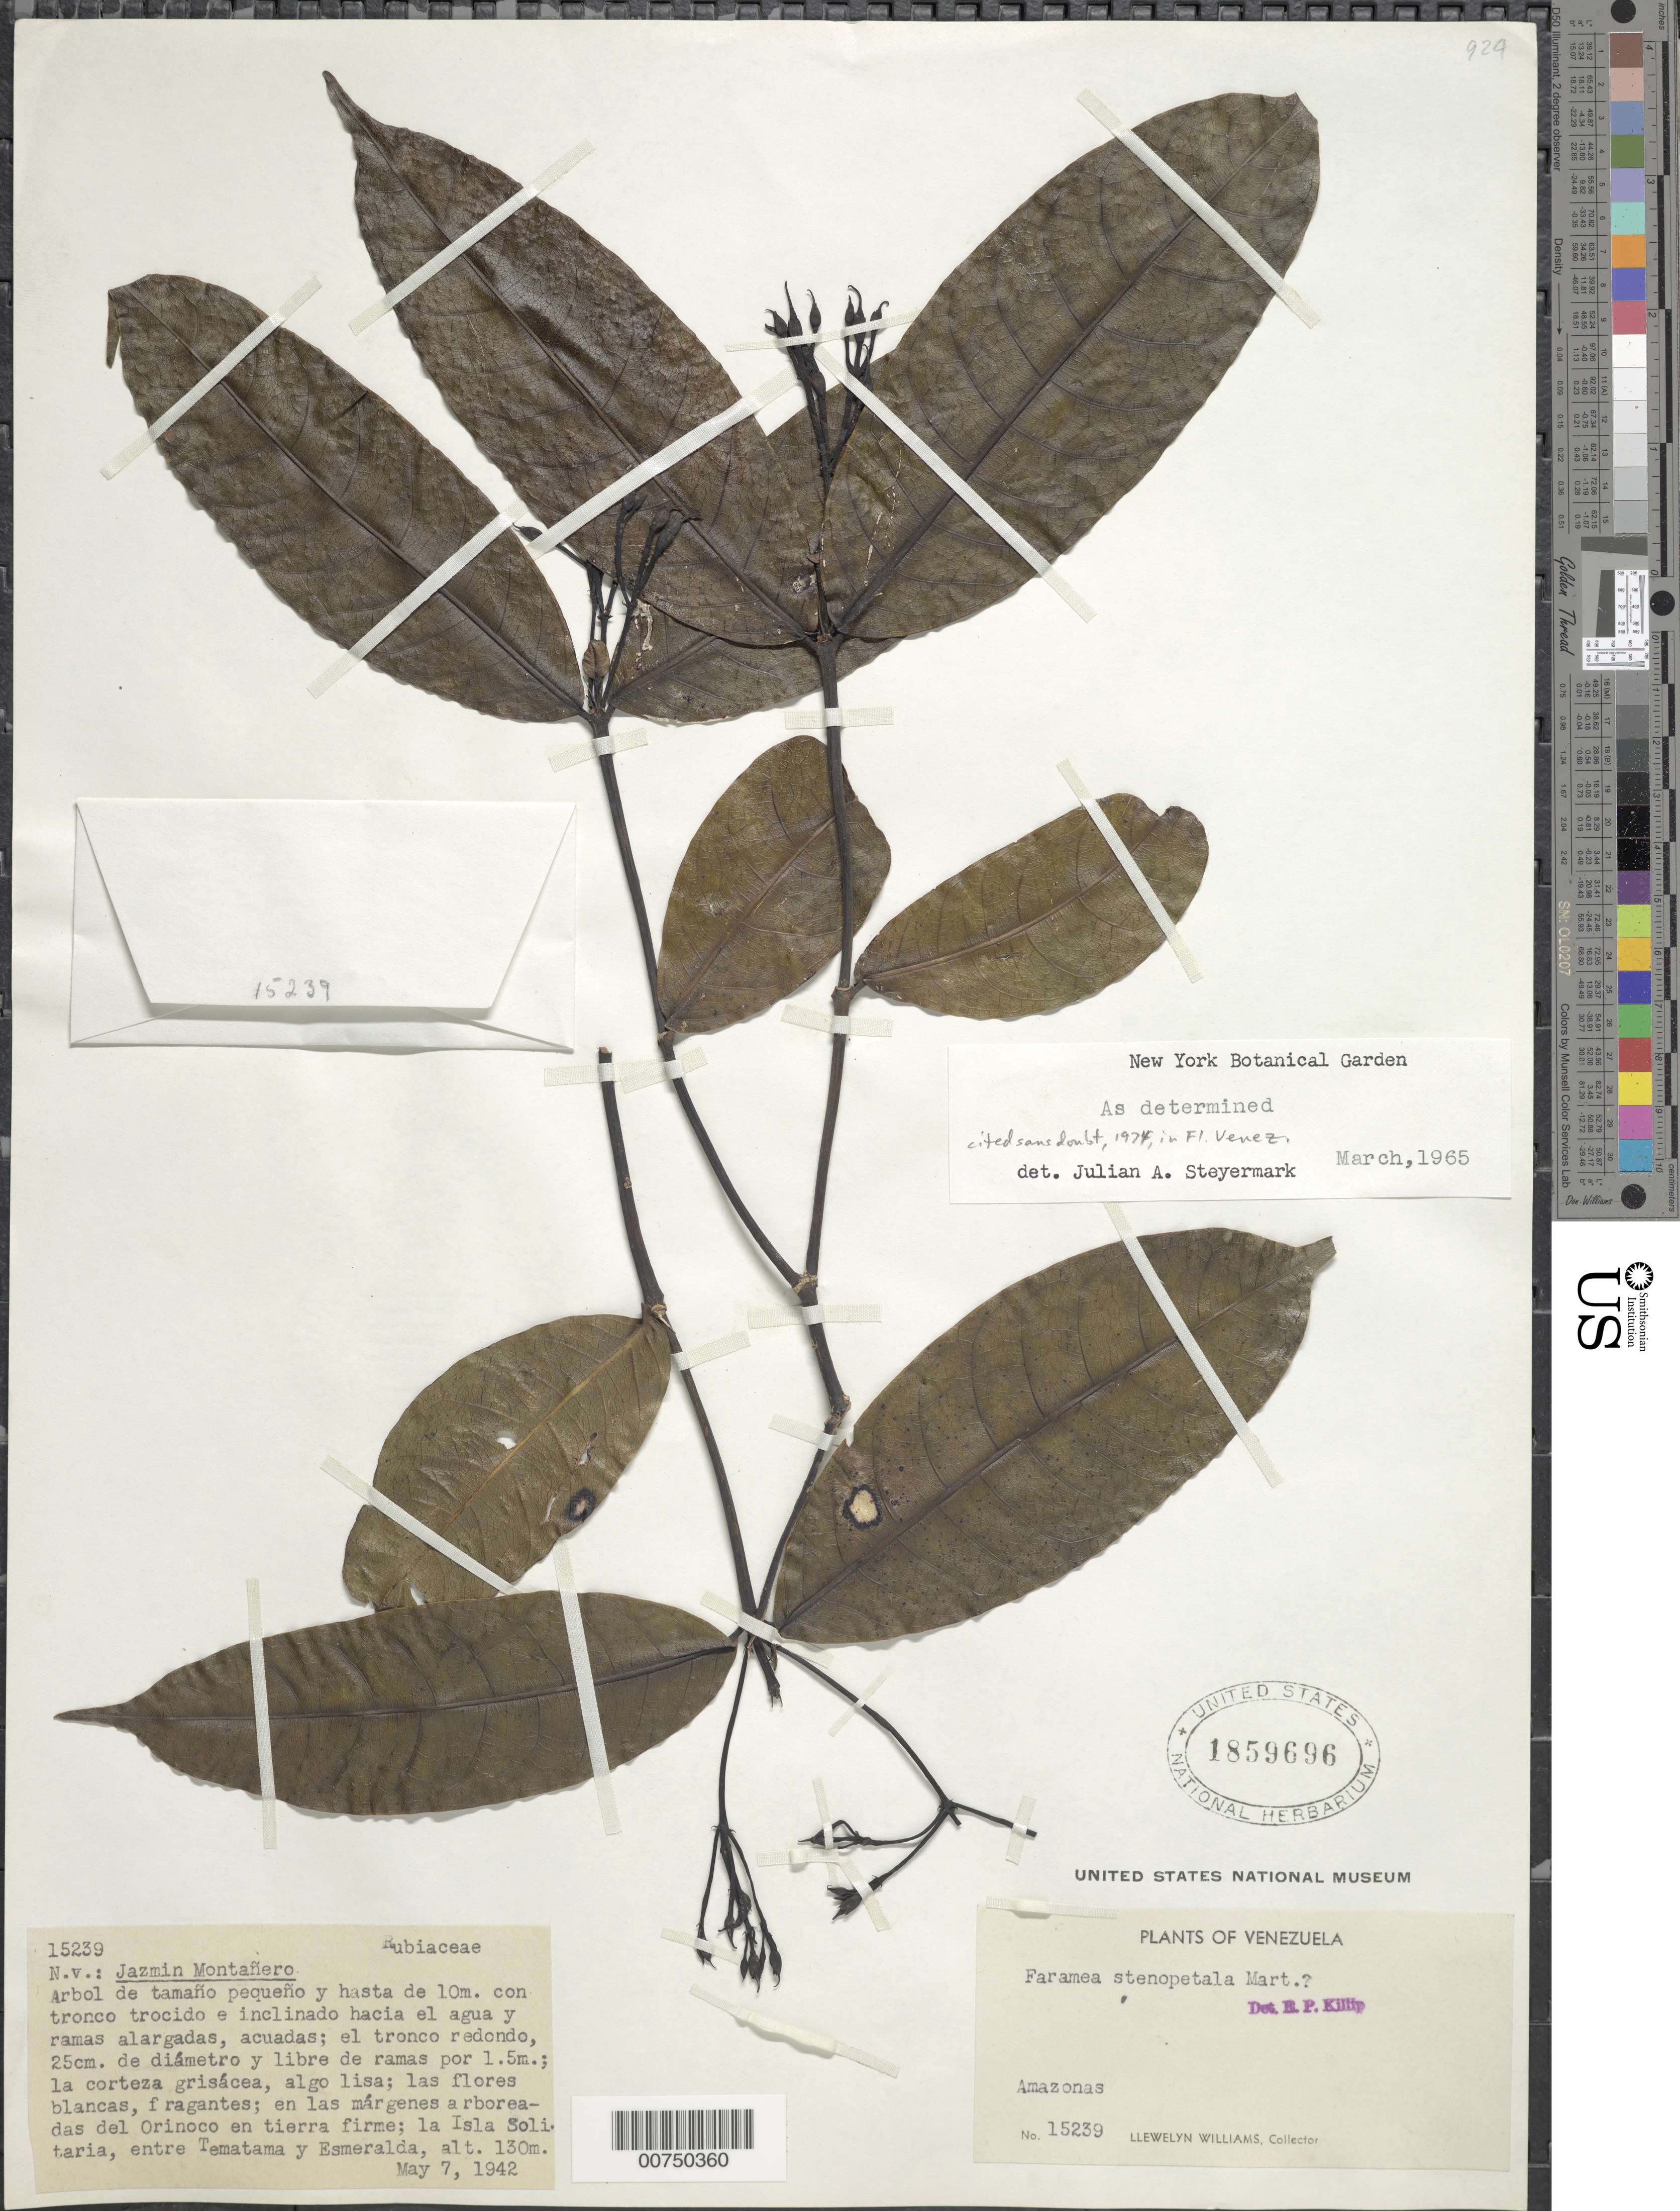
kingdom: Plantae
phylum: Tracheophyta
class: Magnoliopsida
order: Gentianales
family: Rubiaceae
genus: Faramea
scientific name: Faramea stenopetala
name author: Mart.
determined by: Steyermark, Julian A., (VEN)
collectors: Ll. Williams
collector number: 15239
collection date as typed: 7-May-42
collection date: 1942-05-07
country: Venezuela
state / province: Amazonas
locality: Isla Solitaria, entre Tamatama y Esmeralda, Alto Orinoco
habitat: Margenes arboreadas del Orinoco en tierra firme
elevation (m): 130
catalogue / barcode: US 1859696